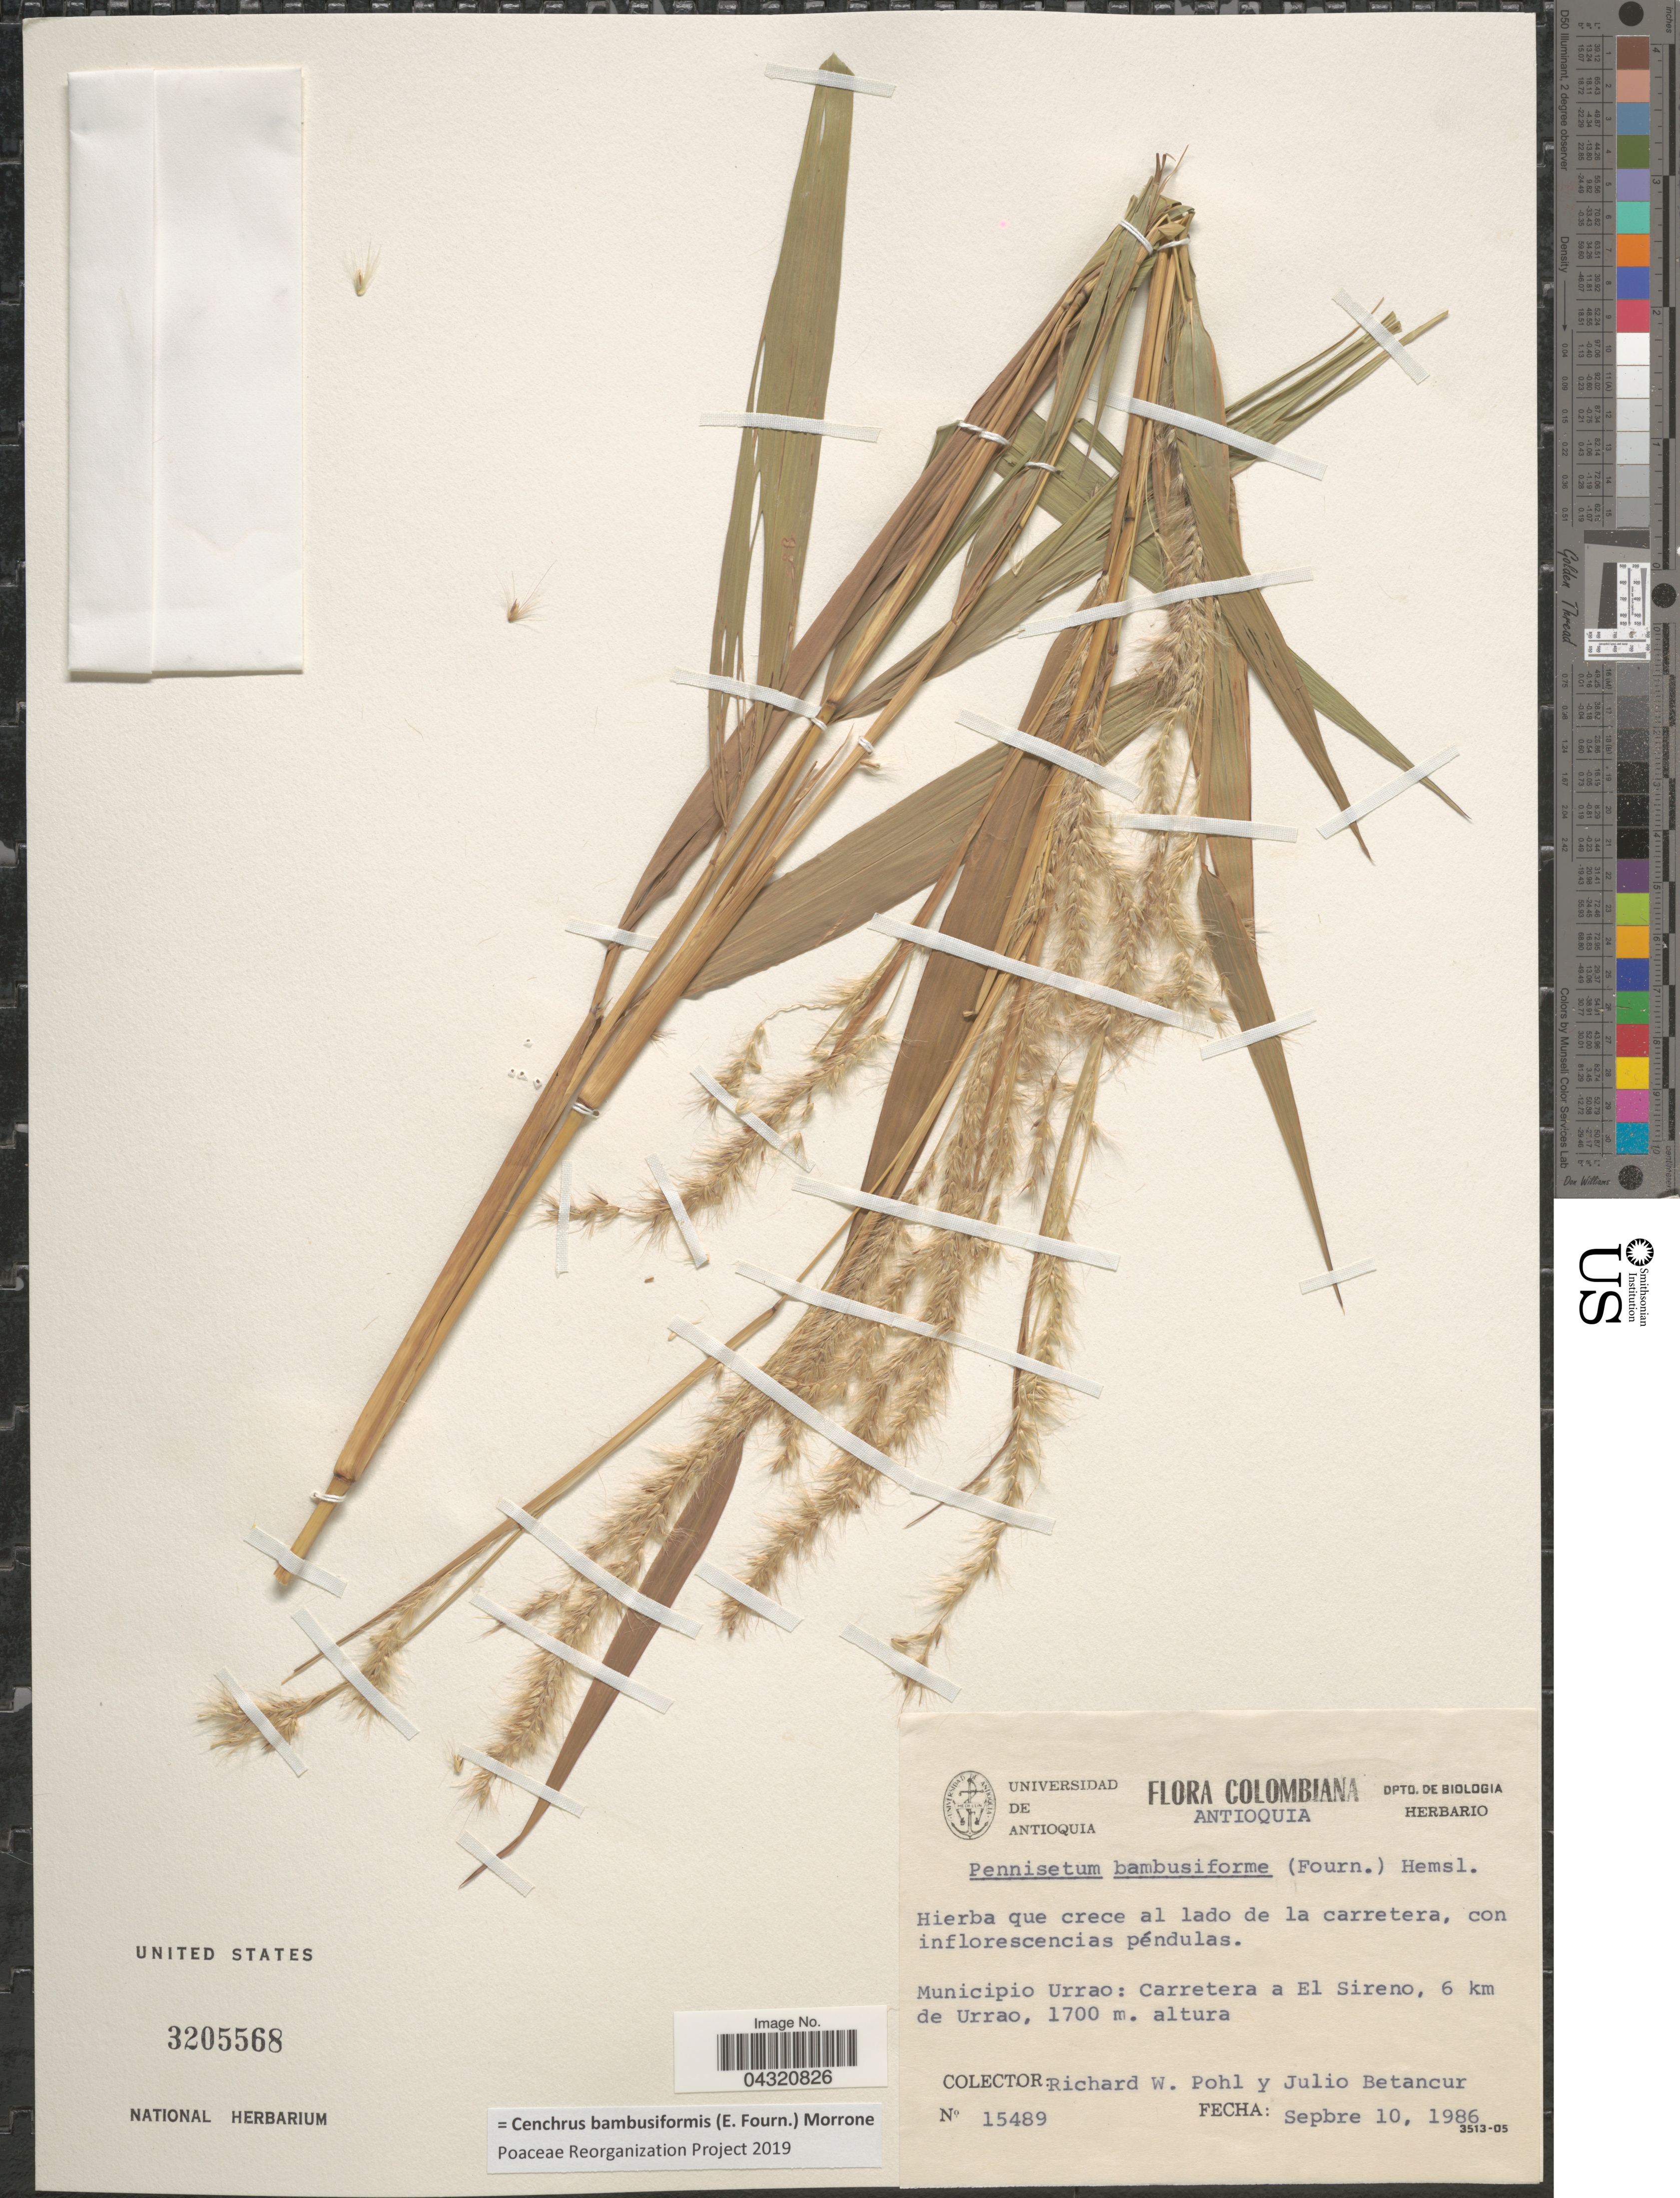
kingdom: Plantae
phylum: Tracheophyta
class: Liliopsida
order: Poales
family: Poaceae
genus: Cenchrus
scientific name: Cenchrus bambusiformis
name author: (E. Fourn.) Morrone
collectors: R. W. Pohl & J. Betancur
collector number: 15489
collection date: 1986-09-10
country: Colombia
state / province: Antioquia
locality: Municipio Urrao: Carretera a El Sireno, 6 km de Urrao.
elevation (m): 1700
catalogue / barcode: US 3205568